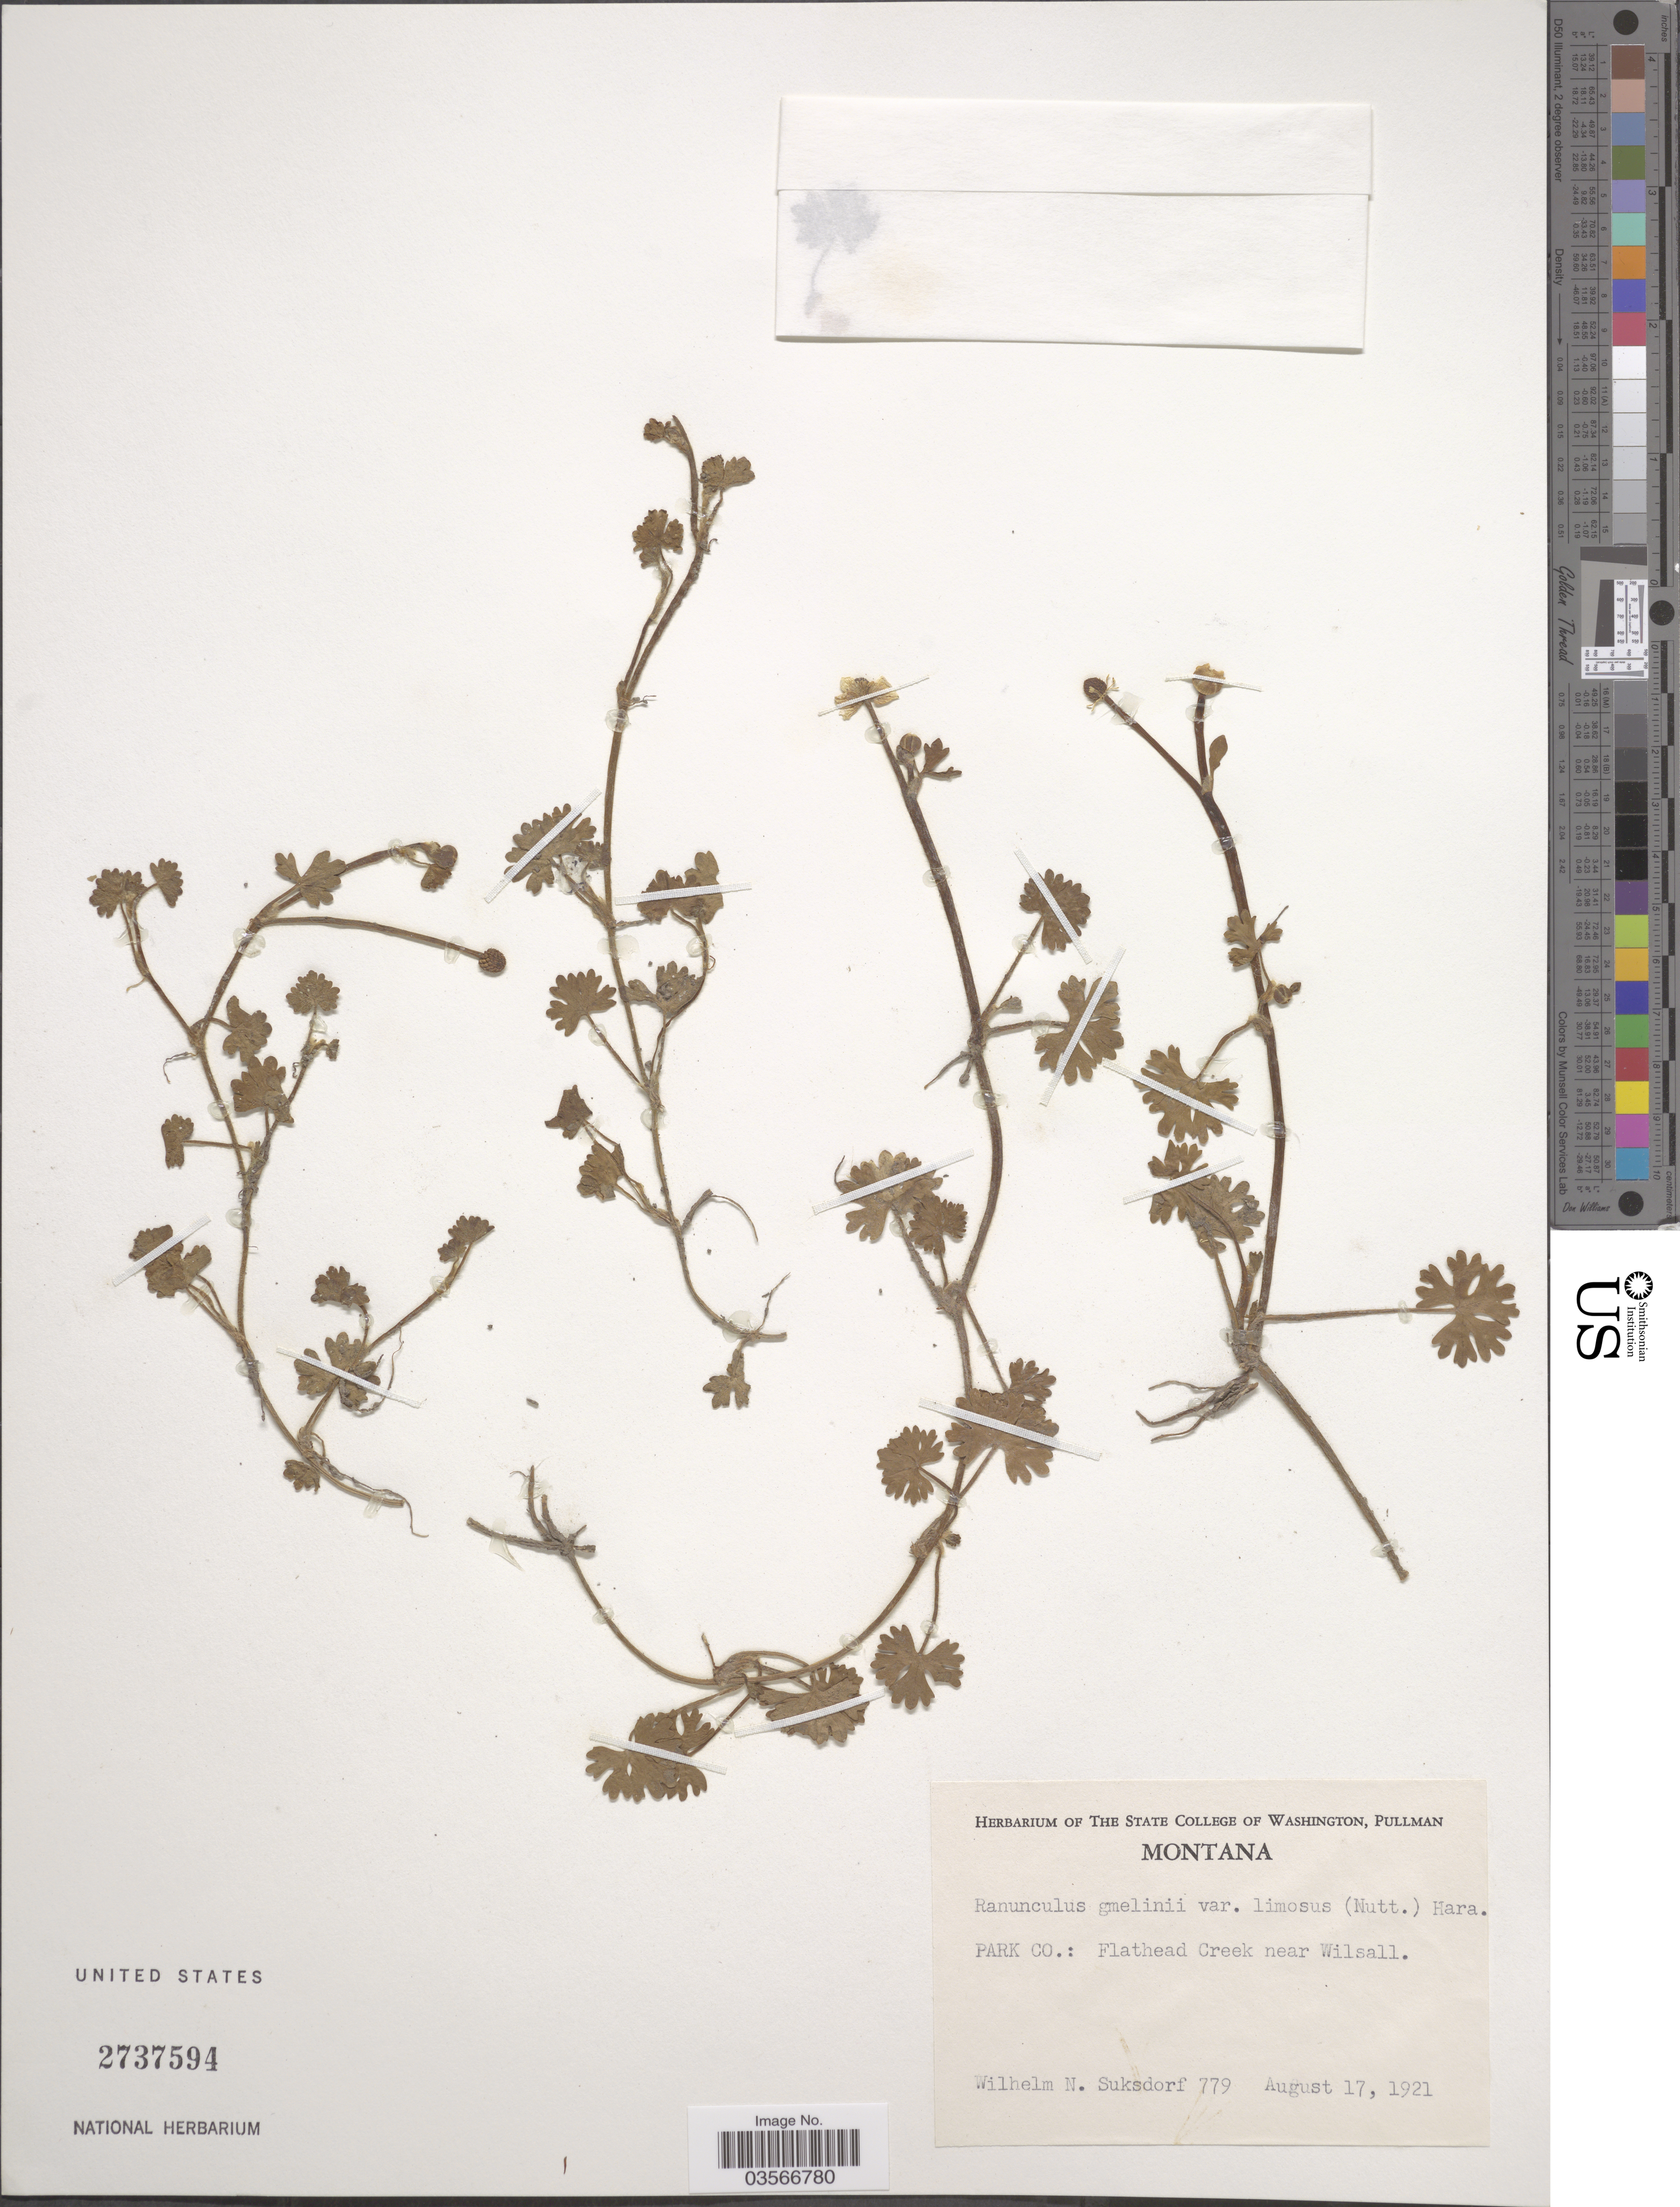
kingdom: Plantae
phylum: Tracheophyta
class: Magnoliopsida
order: Ranunculales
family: Ranunculaceae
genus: Ranunculus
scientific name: Ranunculus gmelinii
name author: DC.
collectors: W. N. Suksdorf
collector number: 779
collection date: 1921-08-17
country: United States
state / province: Montana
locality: Park Co.: Flathead Creek near Wilsall.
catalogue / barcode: US 2737594